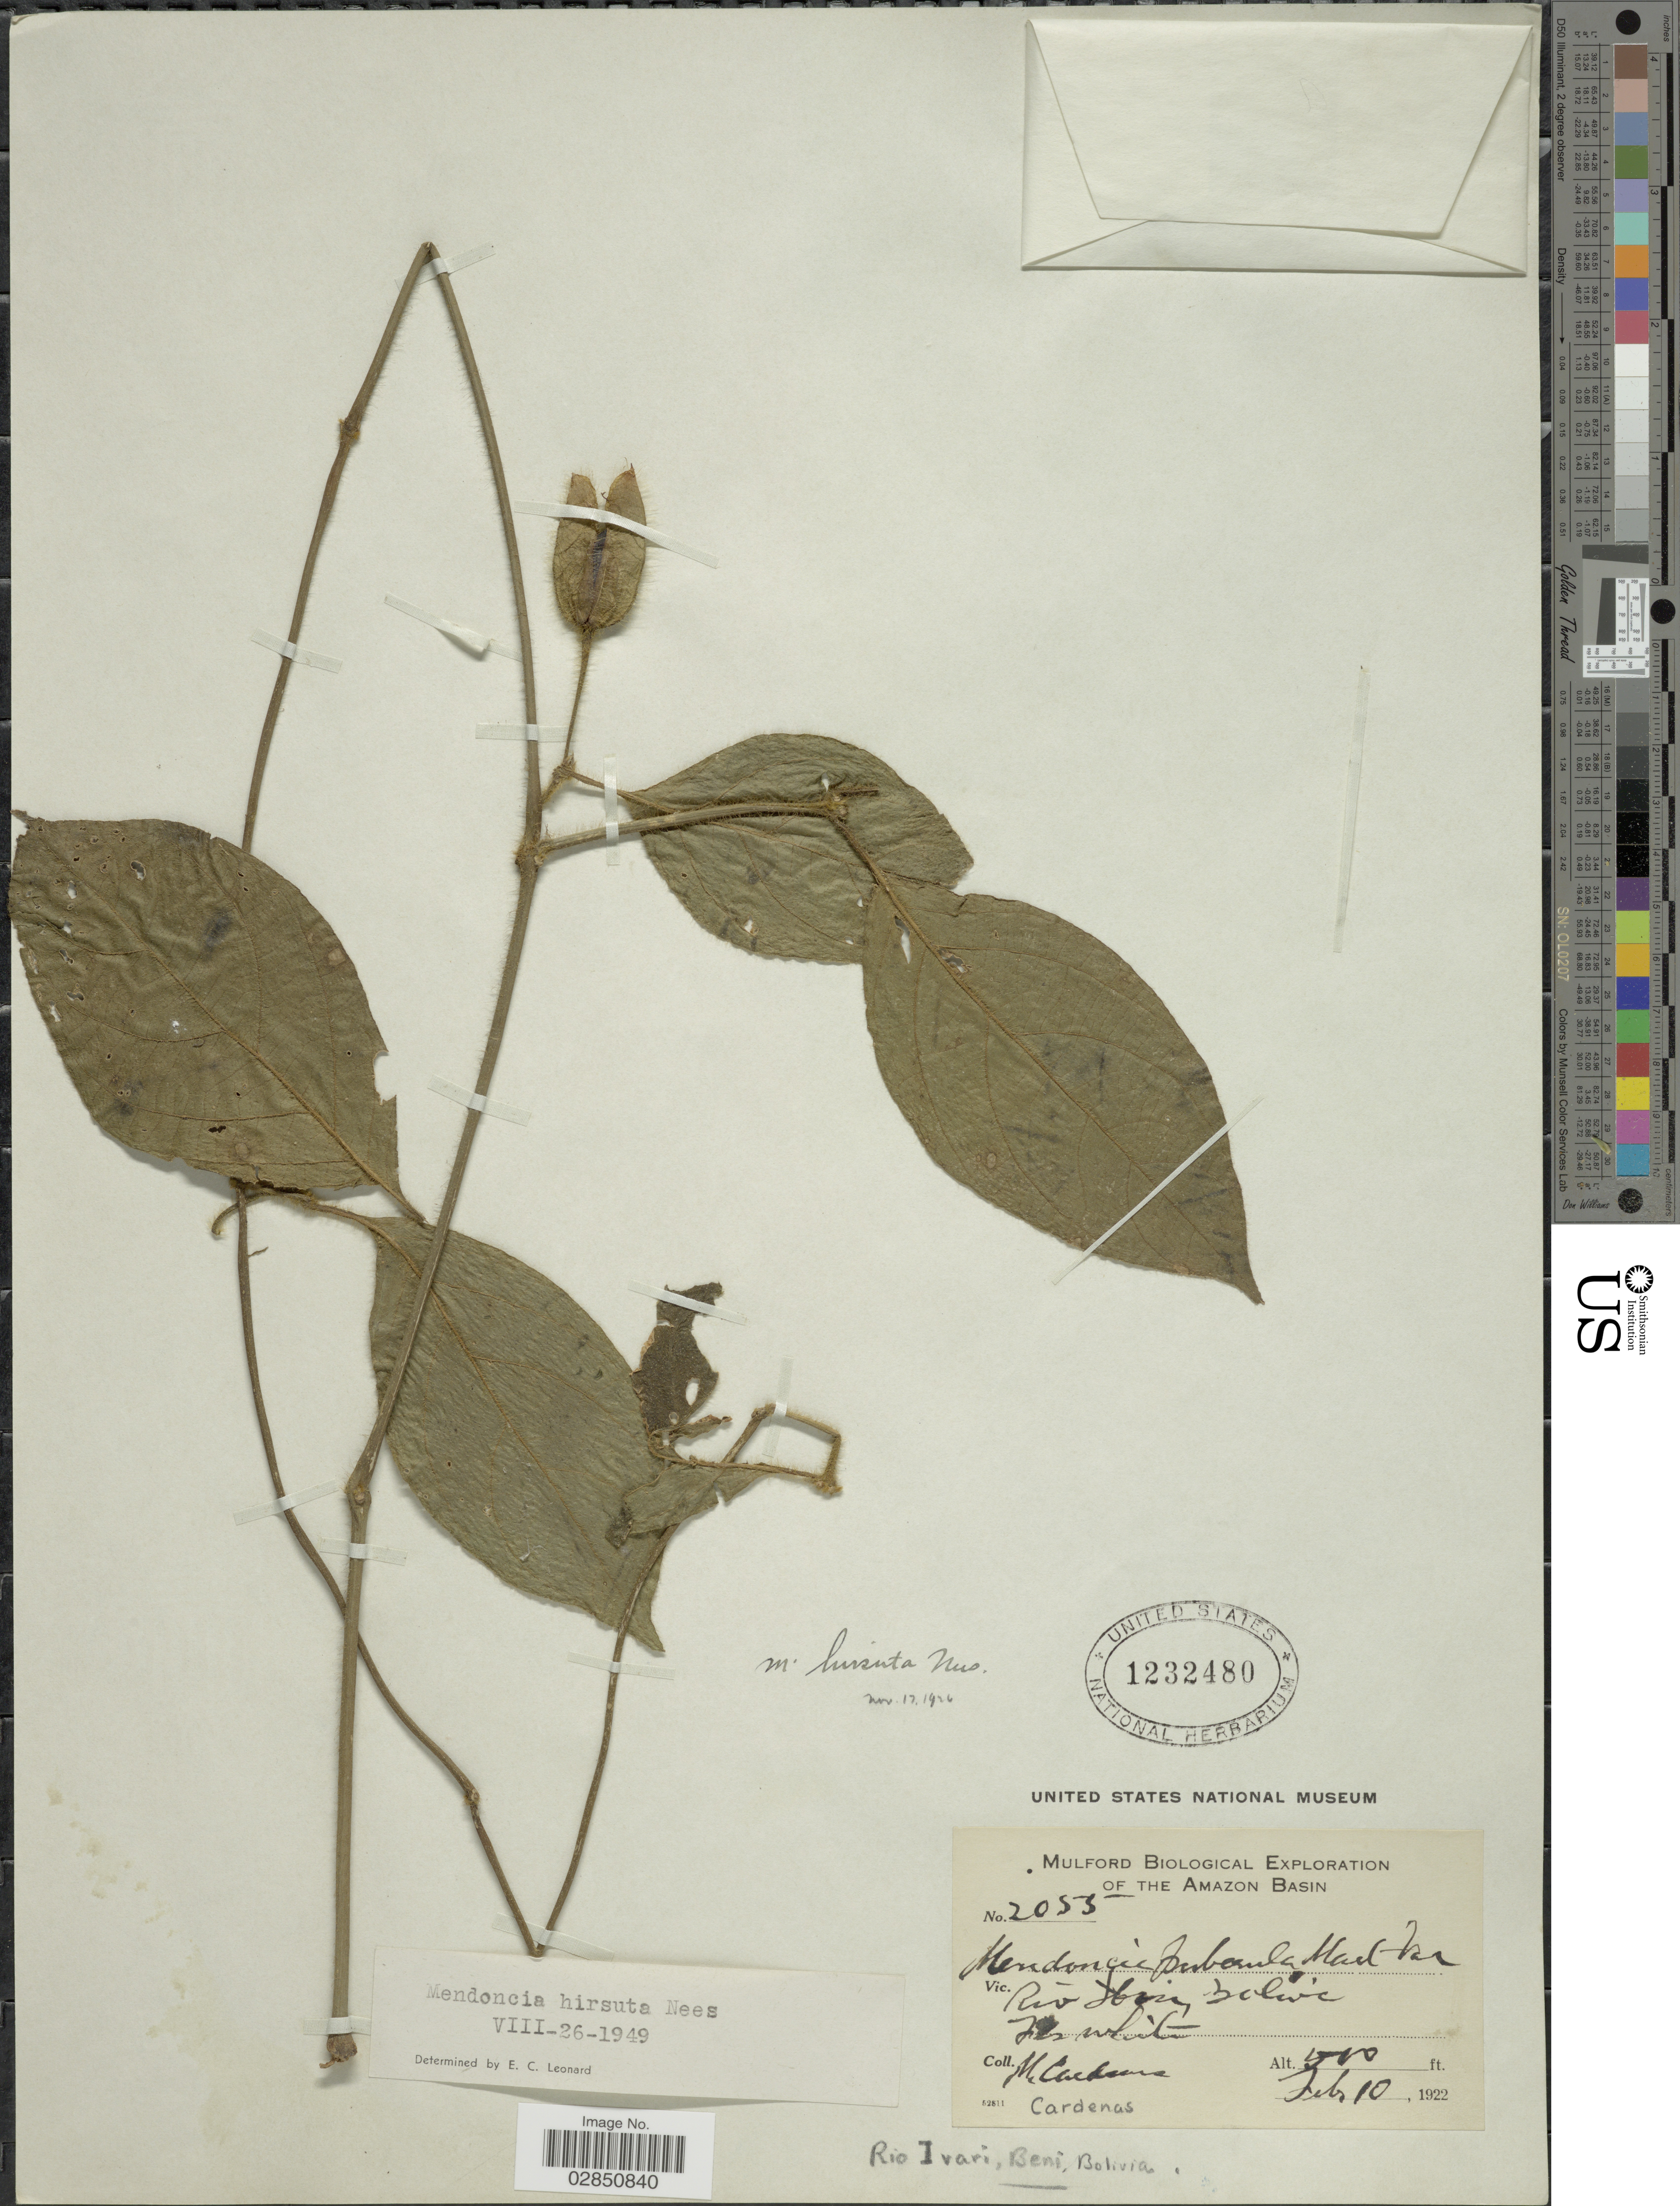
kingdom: Plantae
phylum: Tracheophyta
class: Magnoliopsida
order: Lamiales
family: Acanthaceae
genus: Mendoncia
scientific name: Mendoncia bivalvis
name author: (L. f.) Merr.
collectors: M. Cárdenas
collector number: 2055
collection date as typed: Feb. 10, 1922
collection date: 1922-02-10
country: Bolivia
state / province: Beni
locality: Rio Ibon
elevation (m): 152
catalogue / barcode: US 1232480